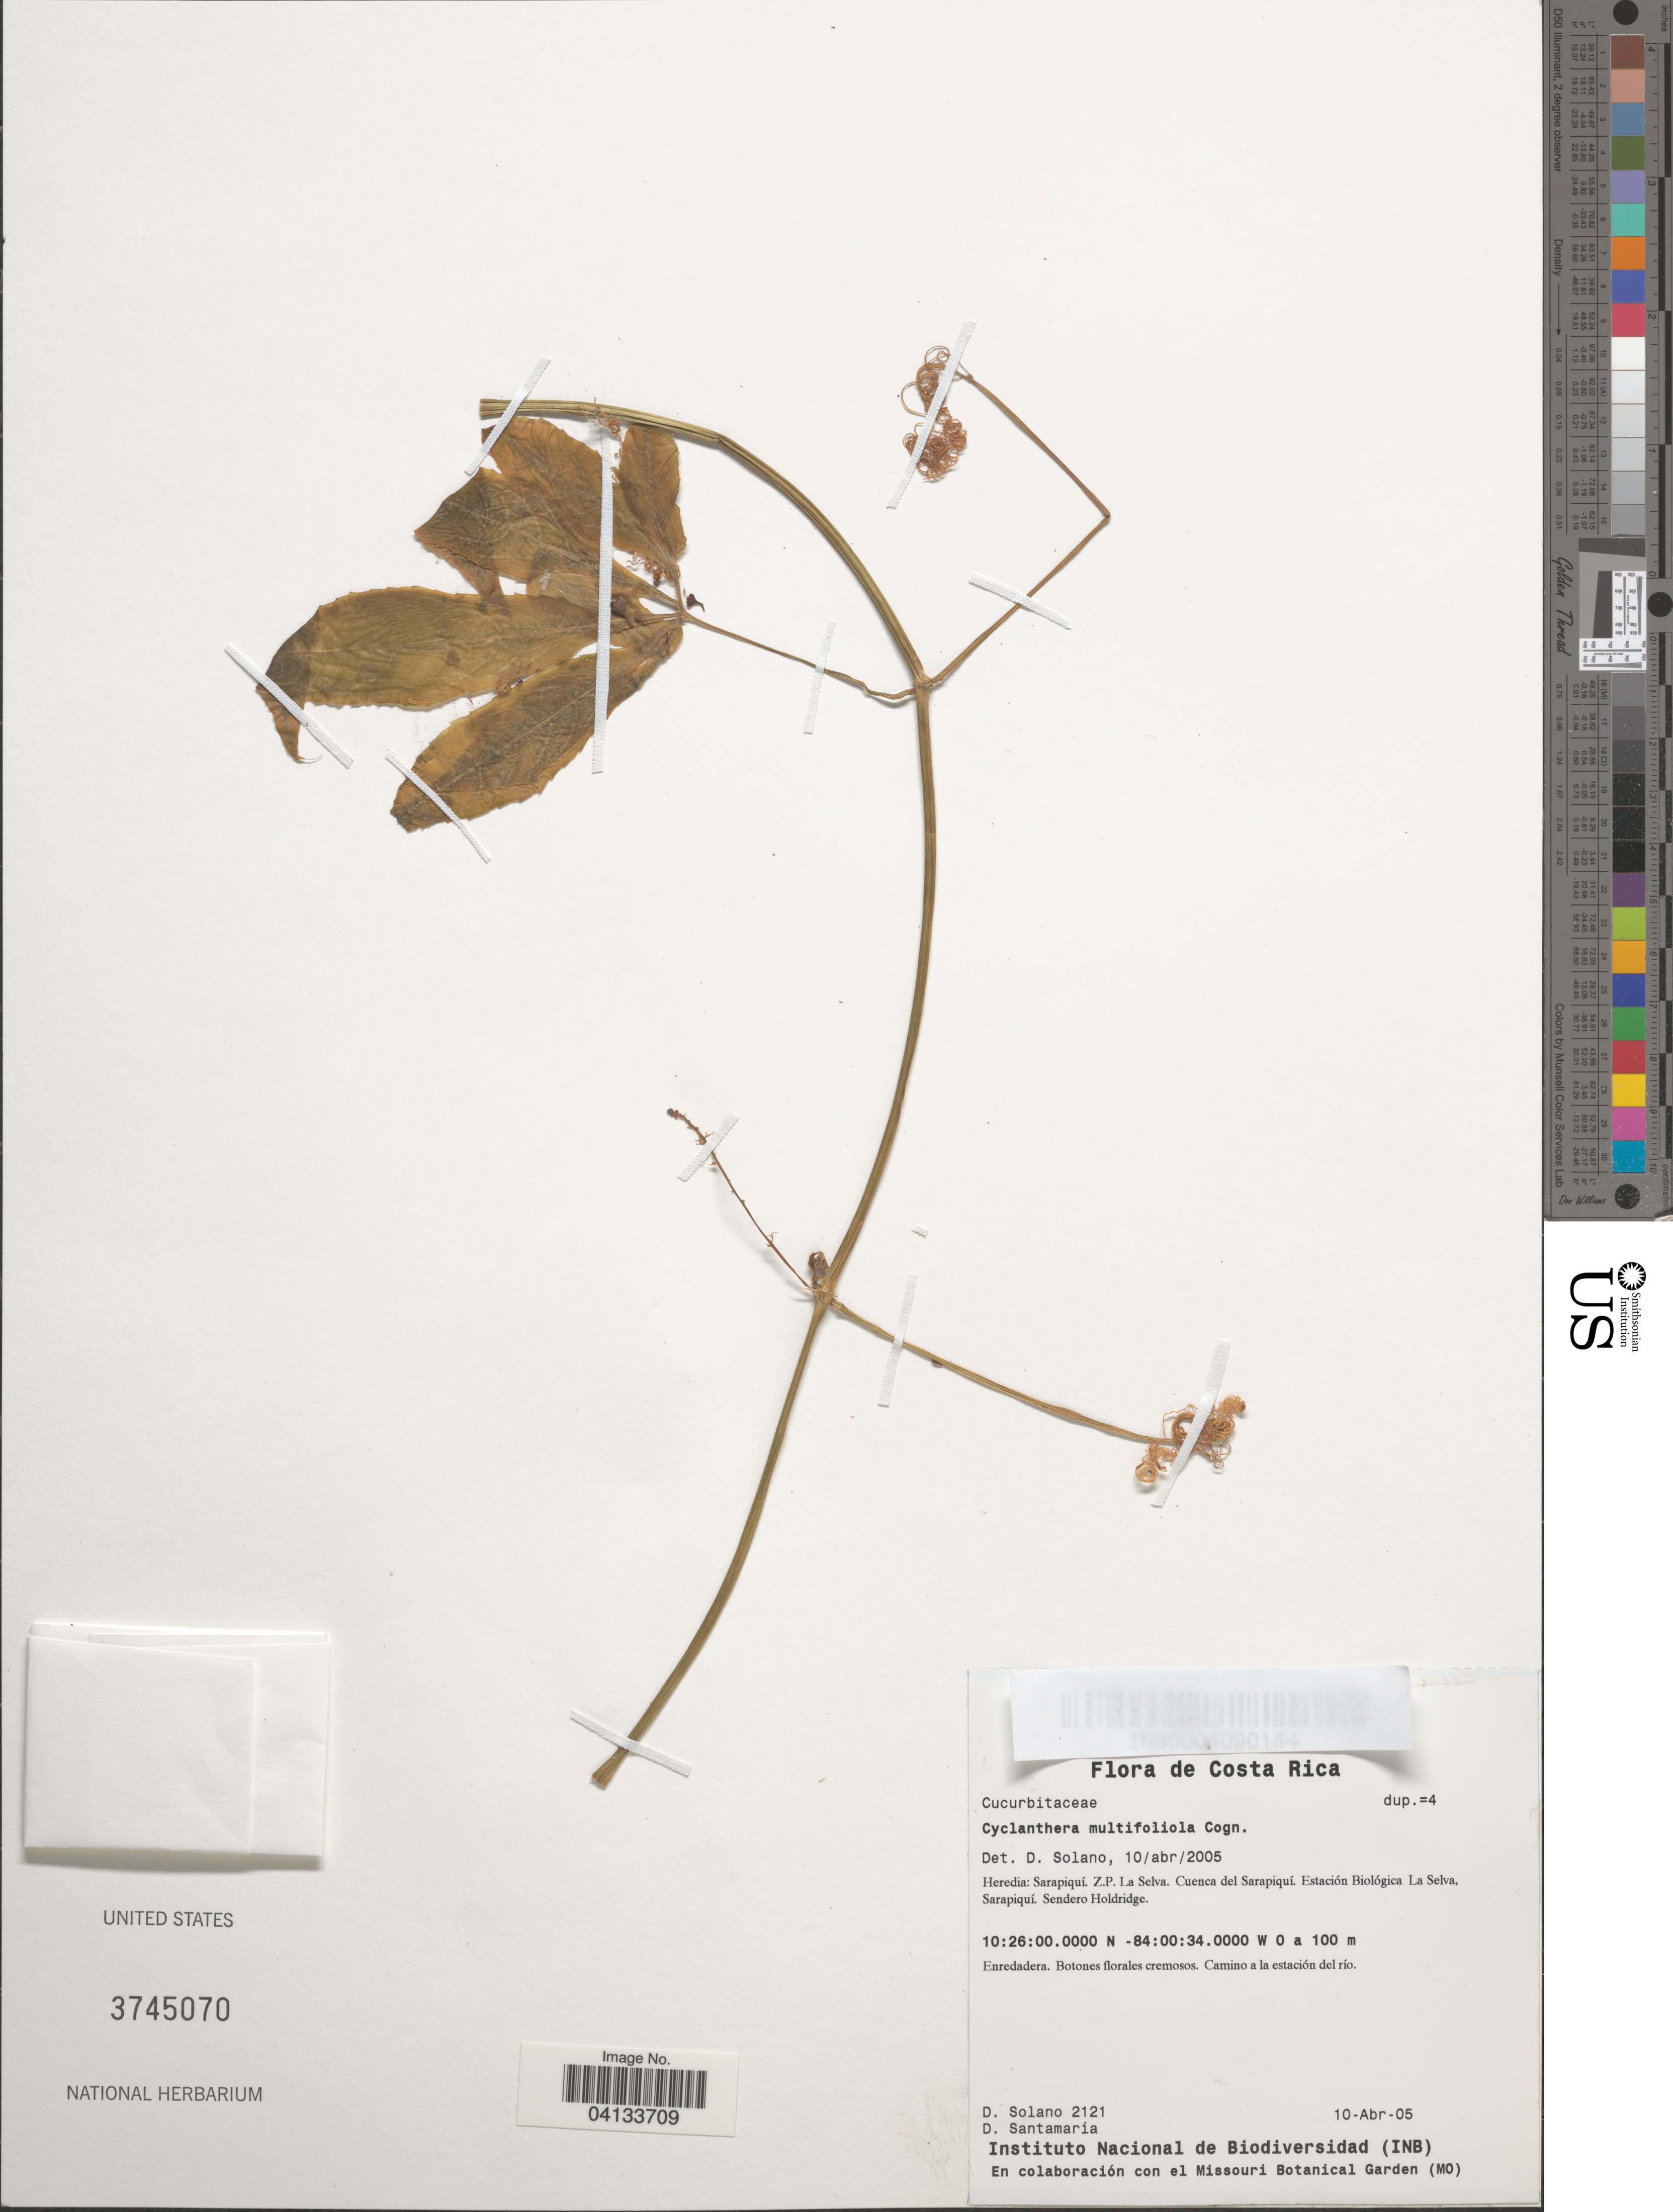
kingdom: Plantae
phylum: Tracheophyta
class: Magnoliopsida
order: Cucurbitales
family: Cucurbitaceae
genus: Cyclanthera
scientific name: Cyclanthera multifoliola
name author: Cogn.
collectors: D. Solano & D. Santamaria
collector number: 2121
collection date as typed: Transcribed d/m/y: 10/4/5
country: Costa Rica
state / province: Heredia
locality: Sarapiquí. Z.P. La Selva. Cuenca del Sarapiquí. Estación Biológica La Selva, Sarapiquí. Sendero Holdridge.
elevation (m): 0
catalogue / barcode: US 3745070